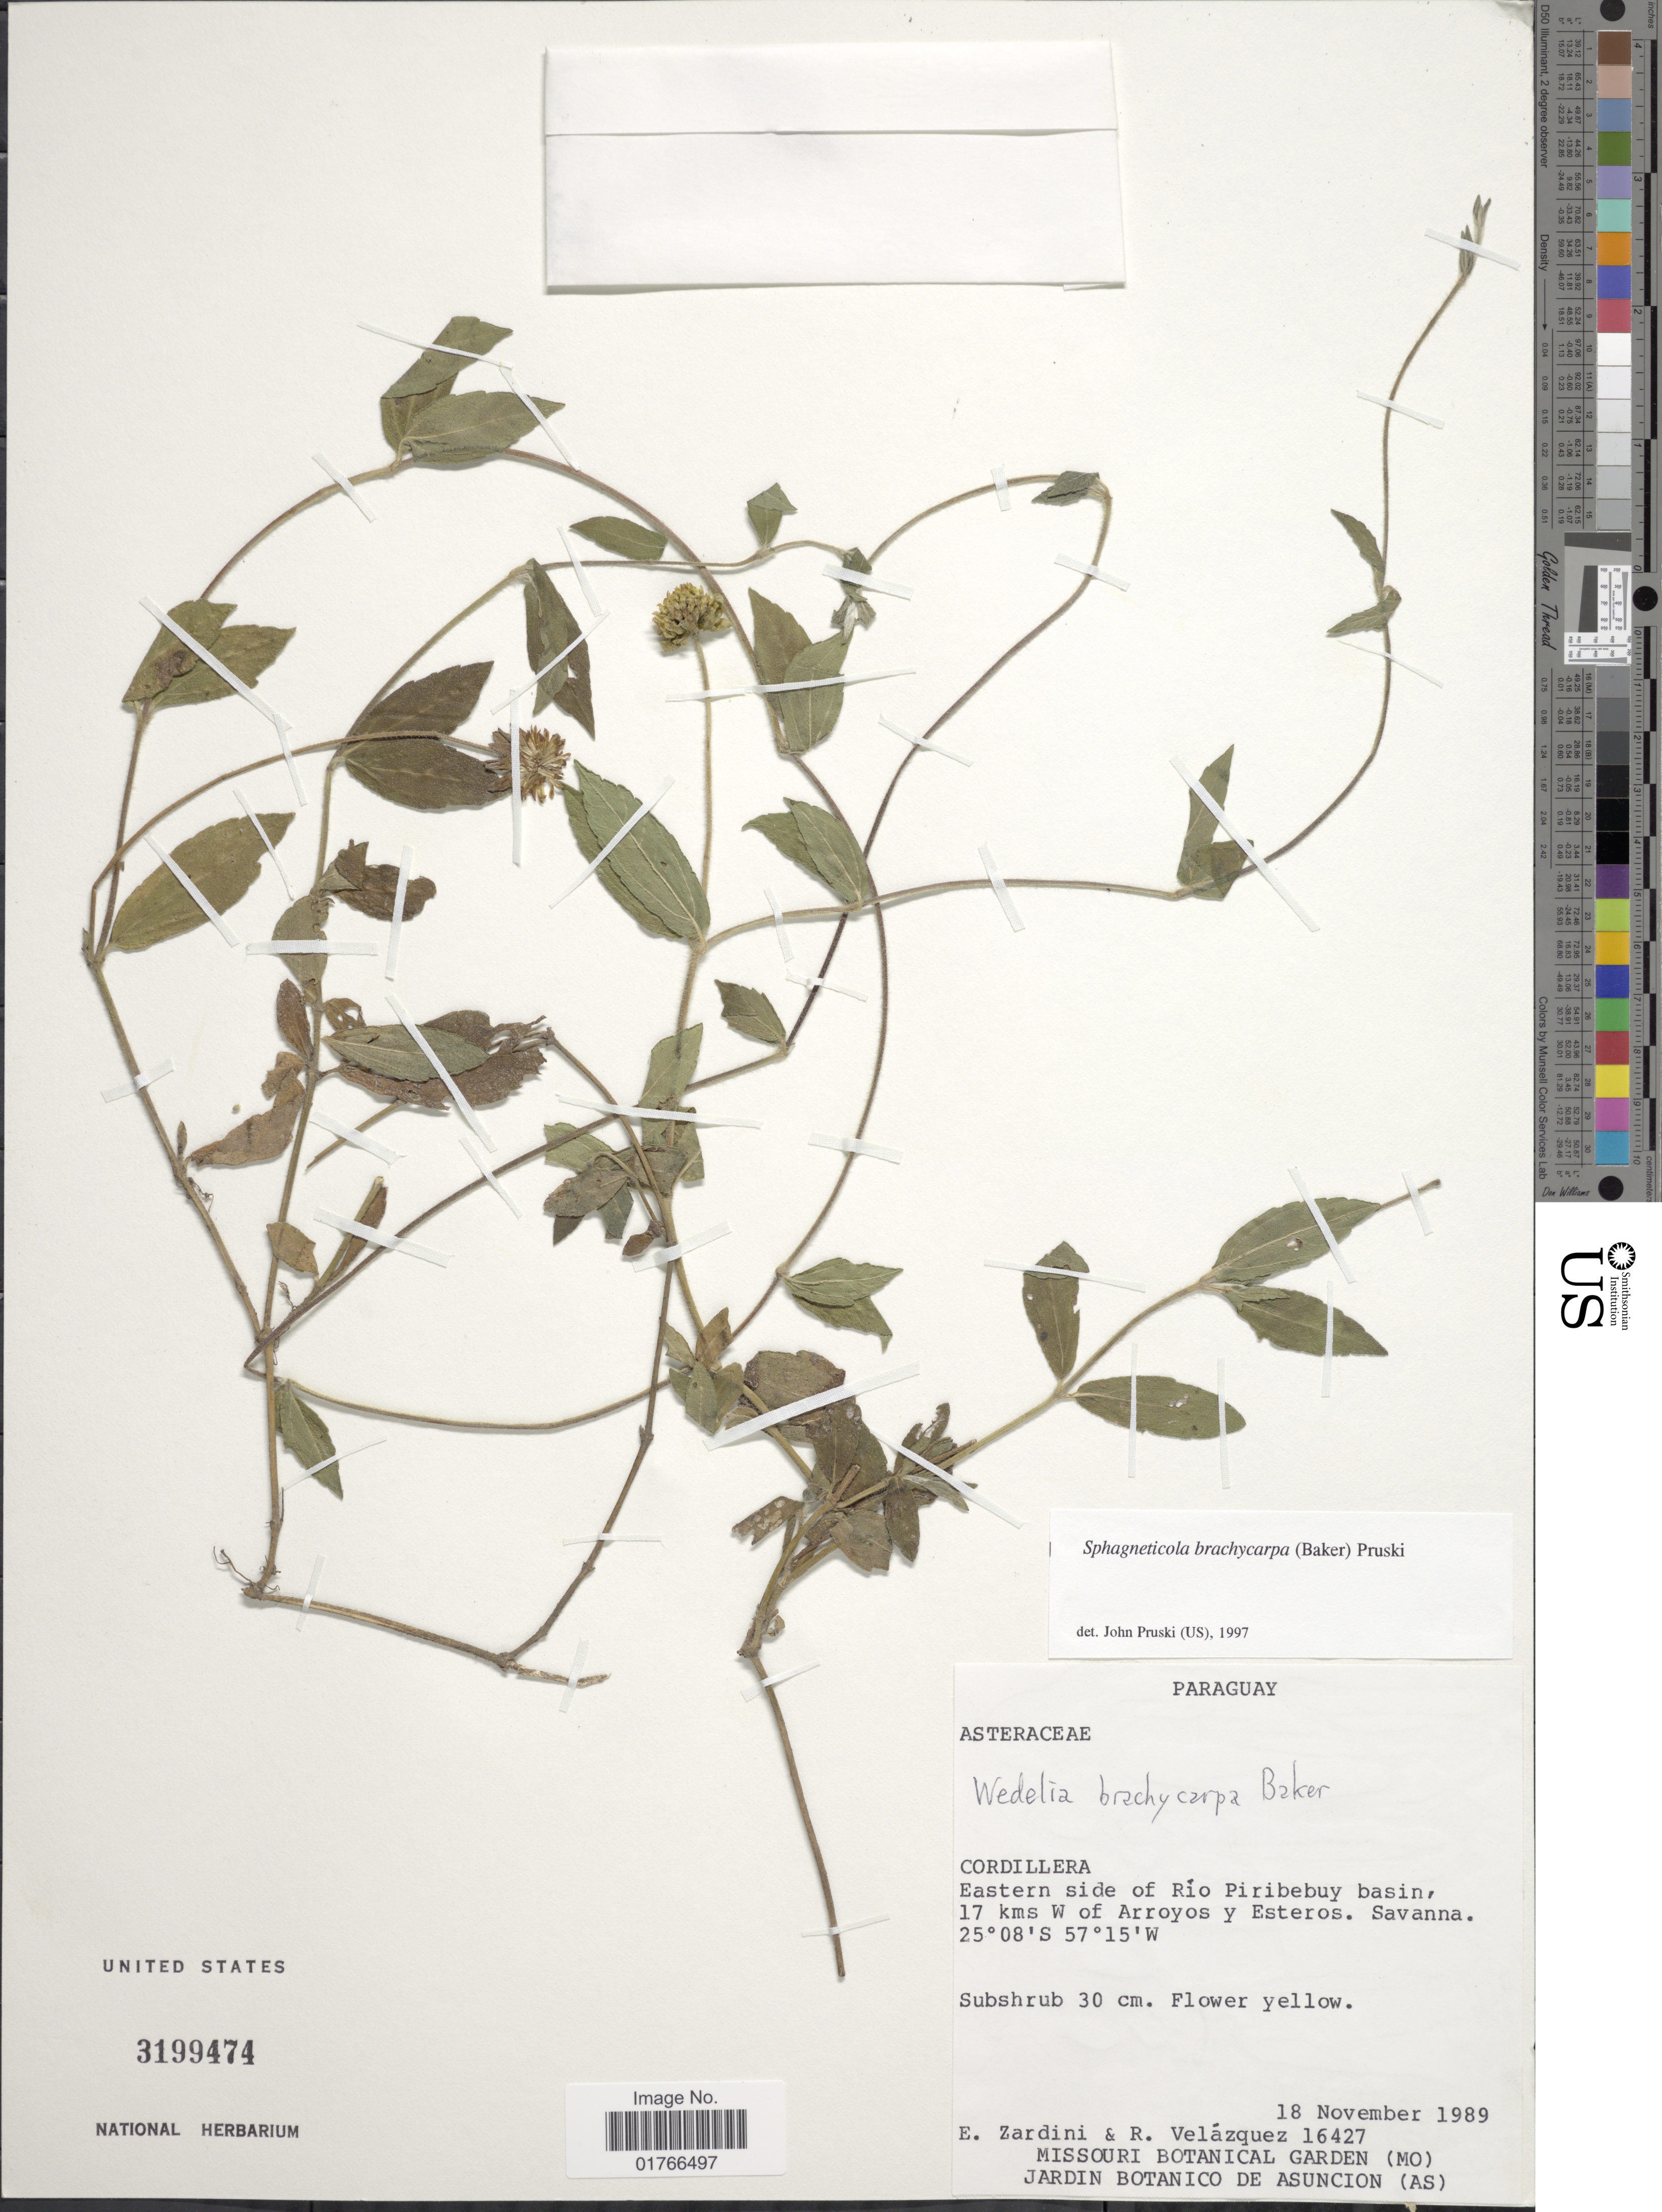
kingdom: Plantae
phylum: Tracheophyta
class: Magnoliopsida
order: Asterales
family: Asteraceae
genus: Sphagneticola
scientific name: Sphagneticola brachycarpa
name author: (Baker) Pruski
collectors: E. M. Zardini & R. Velázquez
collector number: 16427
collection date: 1989-11-18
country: Paraguay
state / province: Cordillera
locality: Eastern side of Rio Piribebuy basin, 17 kms W of Arroyos y Esteros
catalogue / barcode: US 3199474